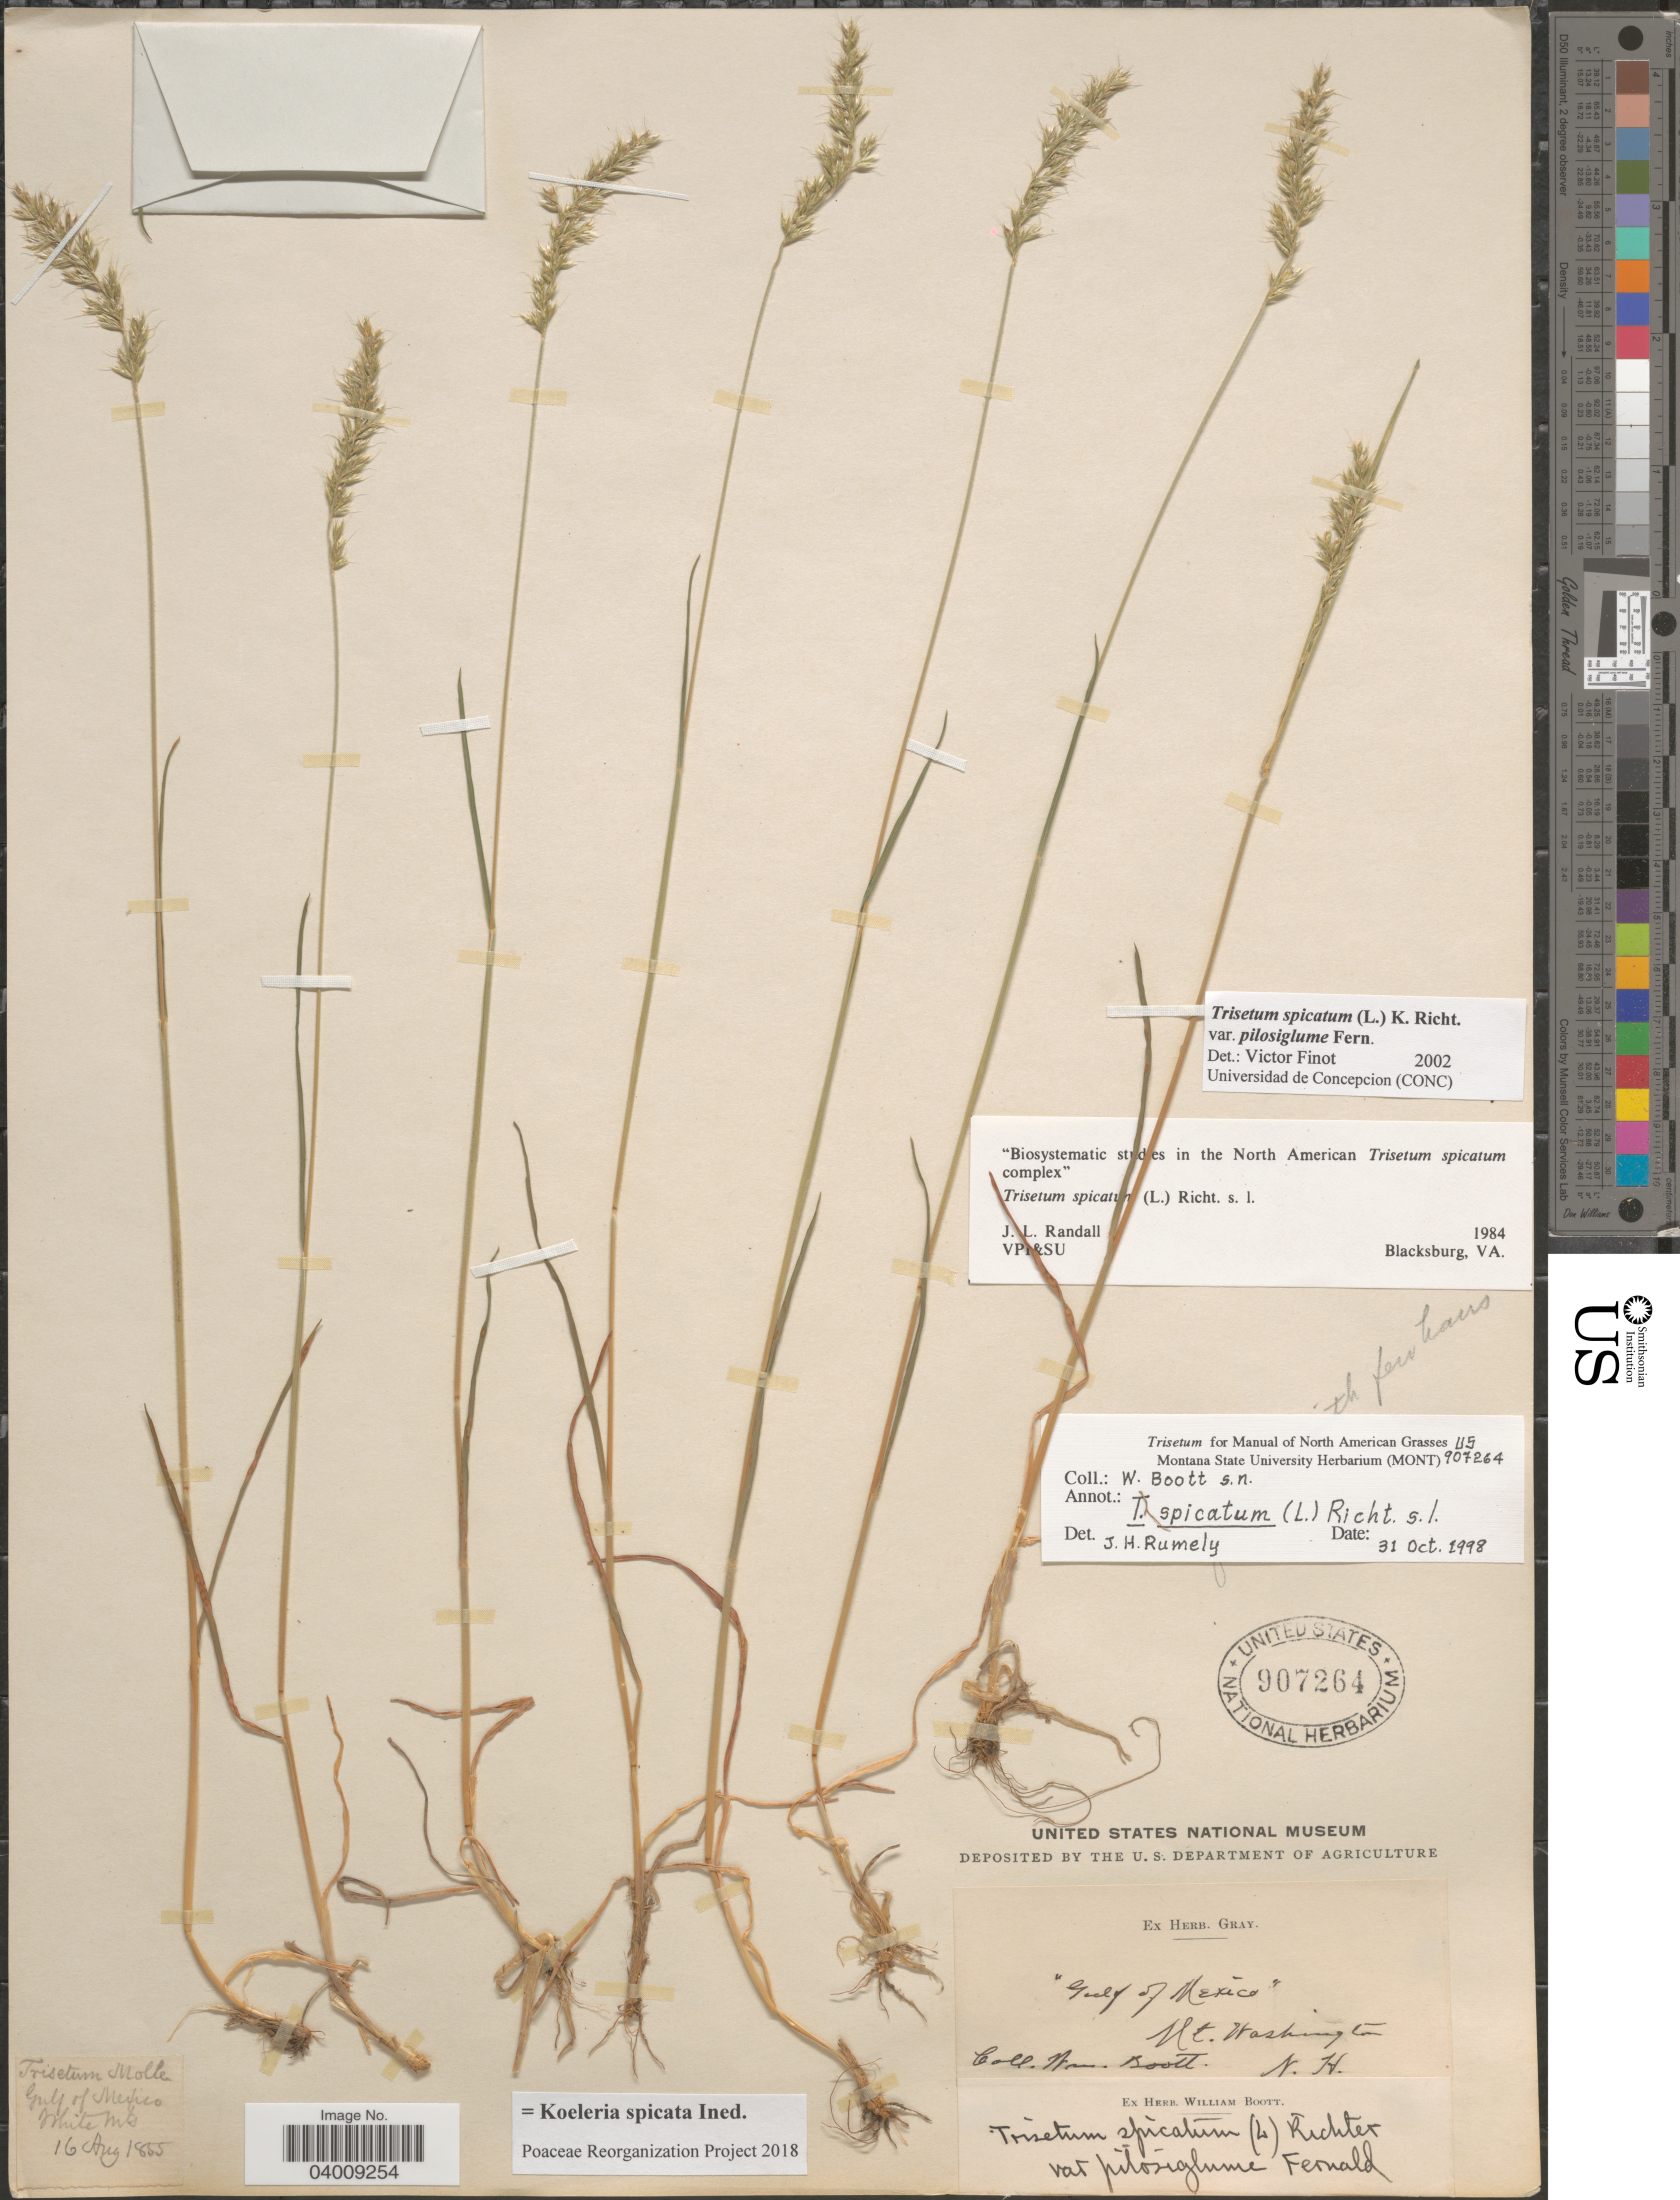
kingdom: Plantae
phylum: Tracheophyta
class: Liliopsida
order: Poales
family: Poaceae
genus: Koeleria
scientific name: Koeleria spicata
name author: (L.) Barberá et al.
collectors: W. Boott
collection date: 1855-08-16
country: United States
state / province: New Hampshire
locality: Gulf of Mexico. White Mts. Mt. Washington.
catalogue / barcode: US 907264